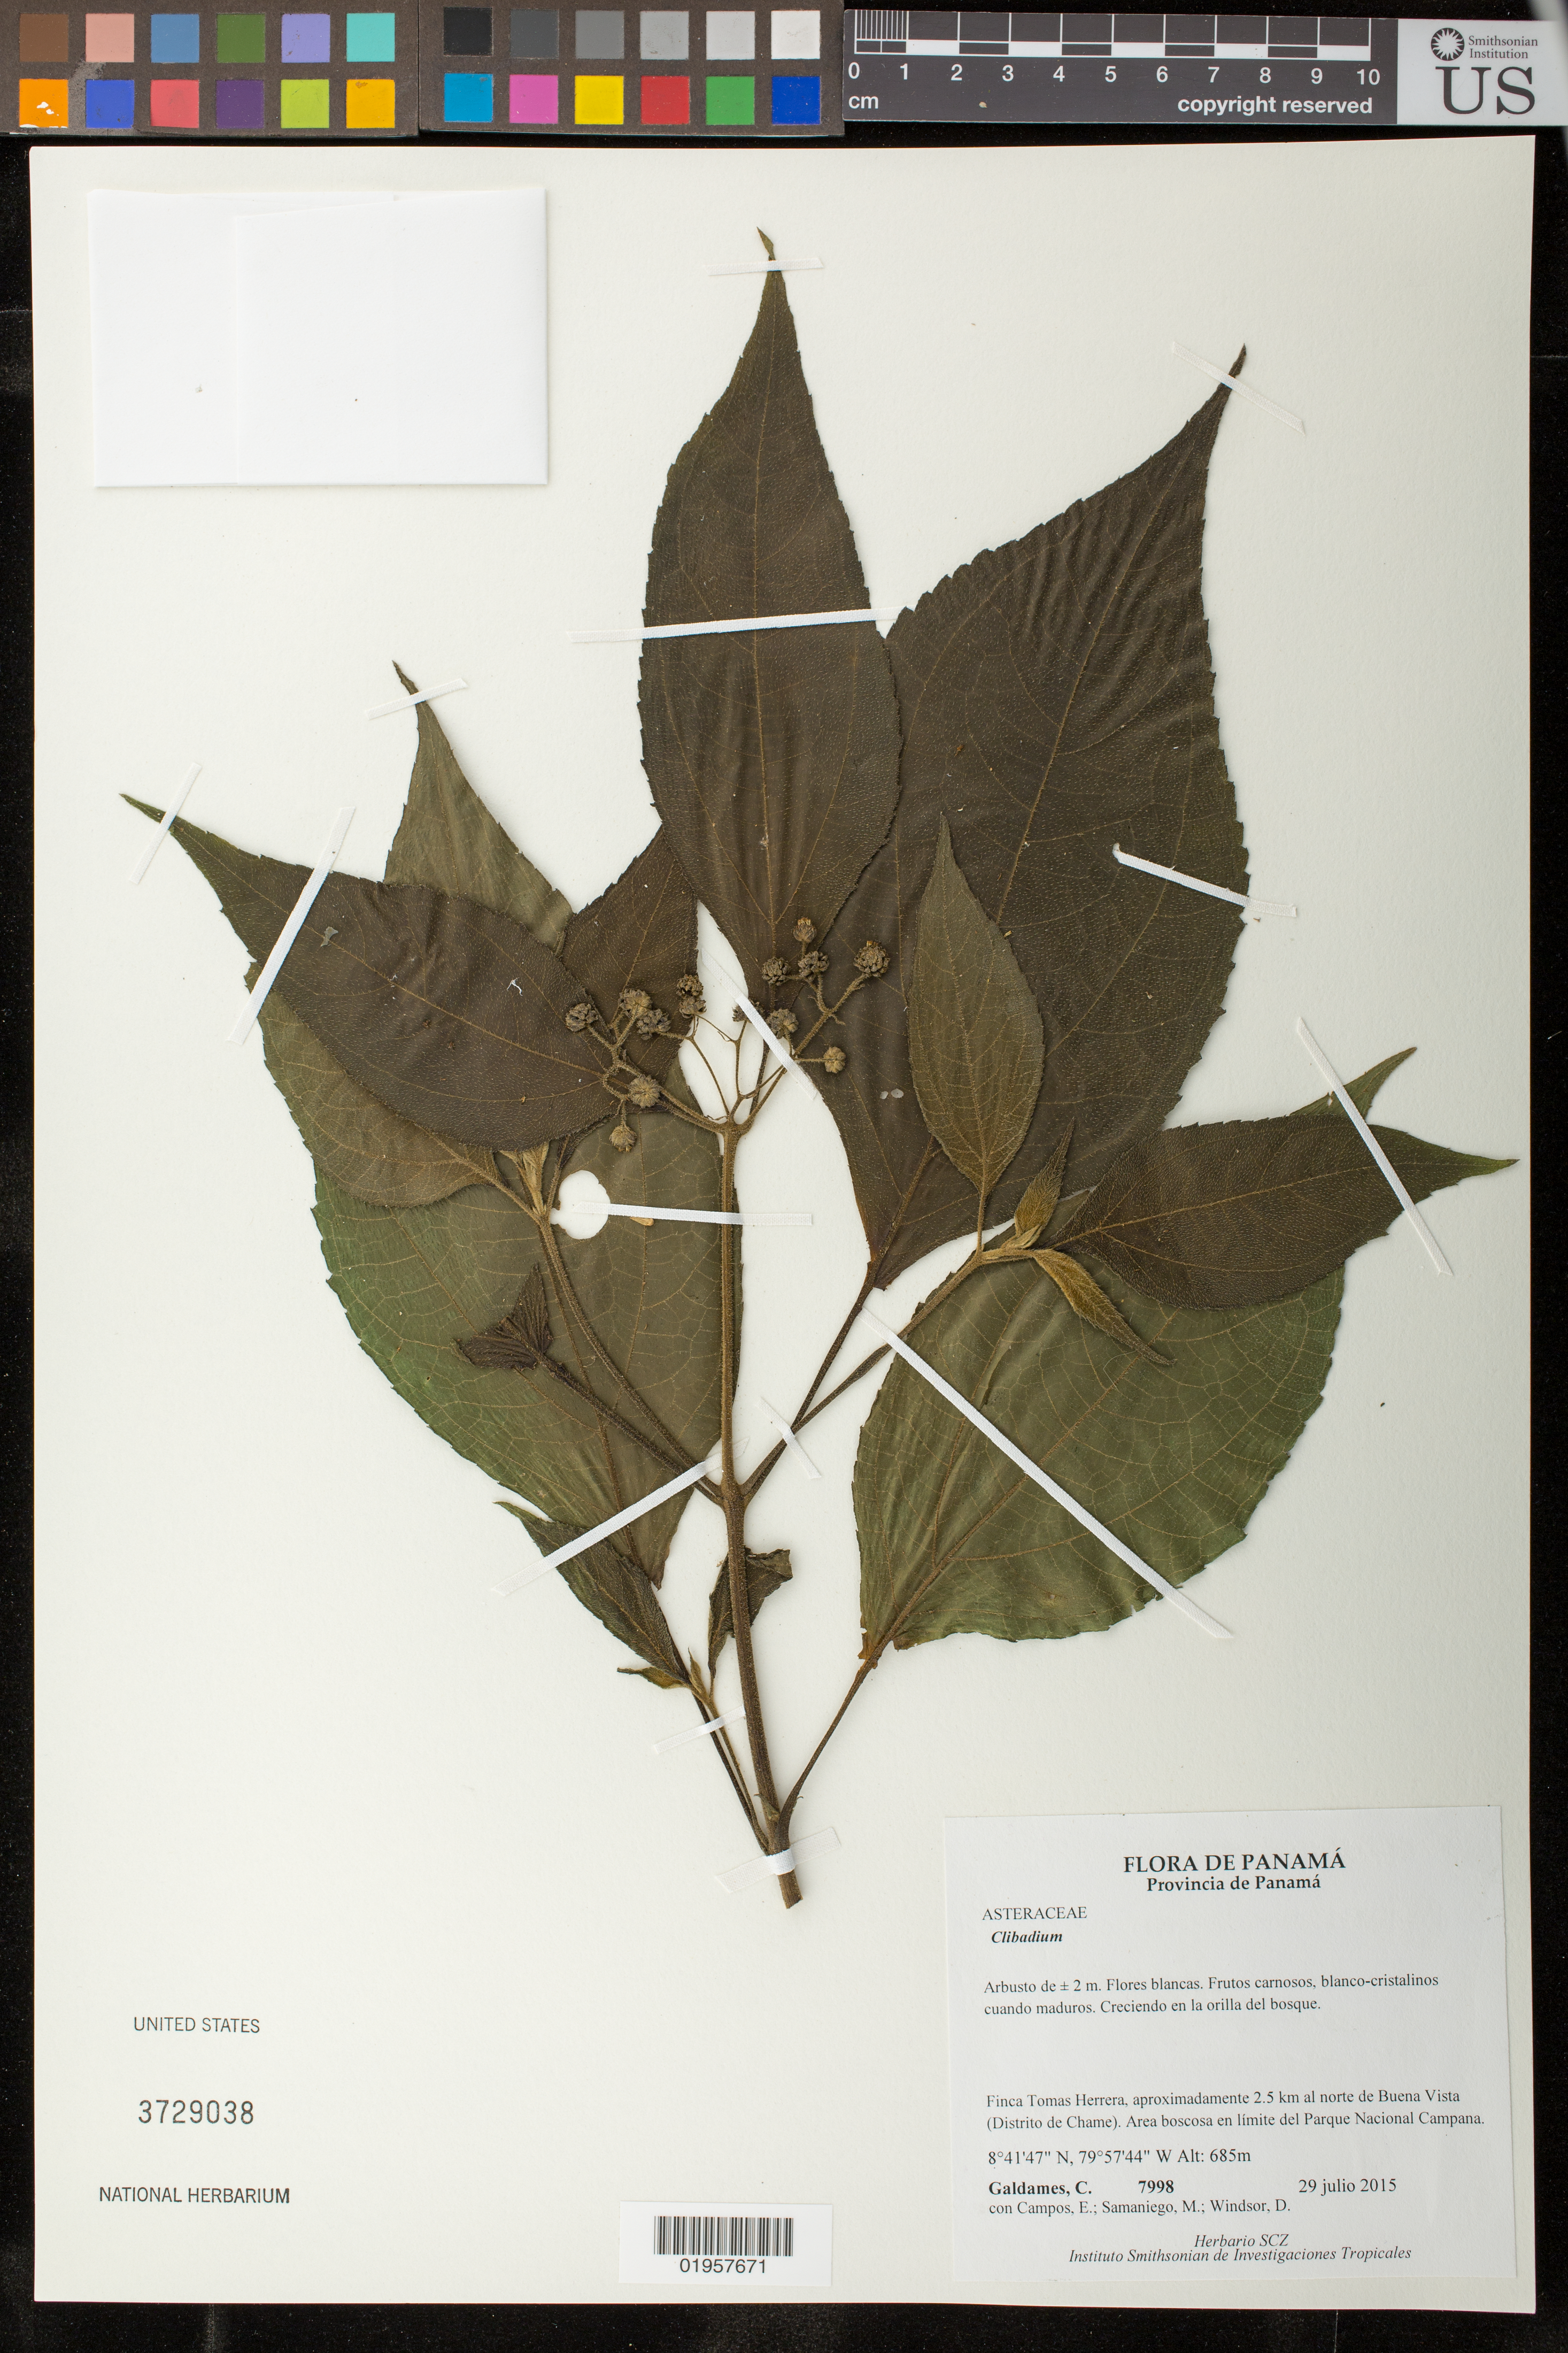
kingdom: Plantae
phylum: Tracheophyta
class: Magnoliopsida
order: Asterales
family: Asteraceae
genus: Clibadium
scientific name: Clibadium sp.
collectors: C. Galdames, E. Campos, M. Samaniego & D. Windsor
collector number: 7998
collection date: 2015-07-29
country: Panama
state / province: Panamá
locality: Finca Tomas Herrera, aproximadamente 2.5 km al norte de Buena Vista (Distrito de Chame). Area boscosa en límite del Parque Nacional Campana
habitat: Creciendo enla orilla del bosque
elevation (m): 685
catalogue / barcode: US 3729038